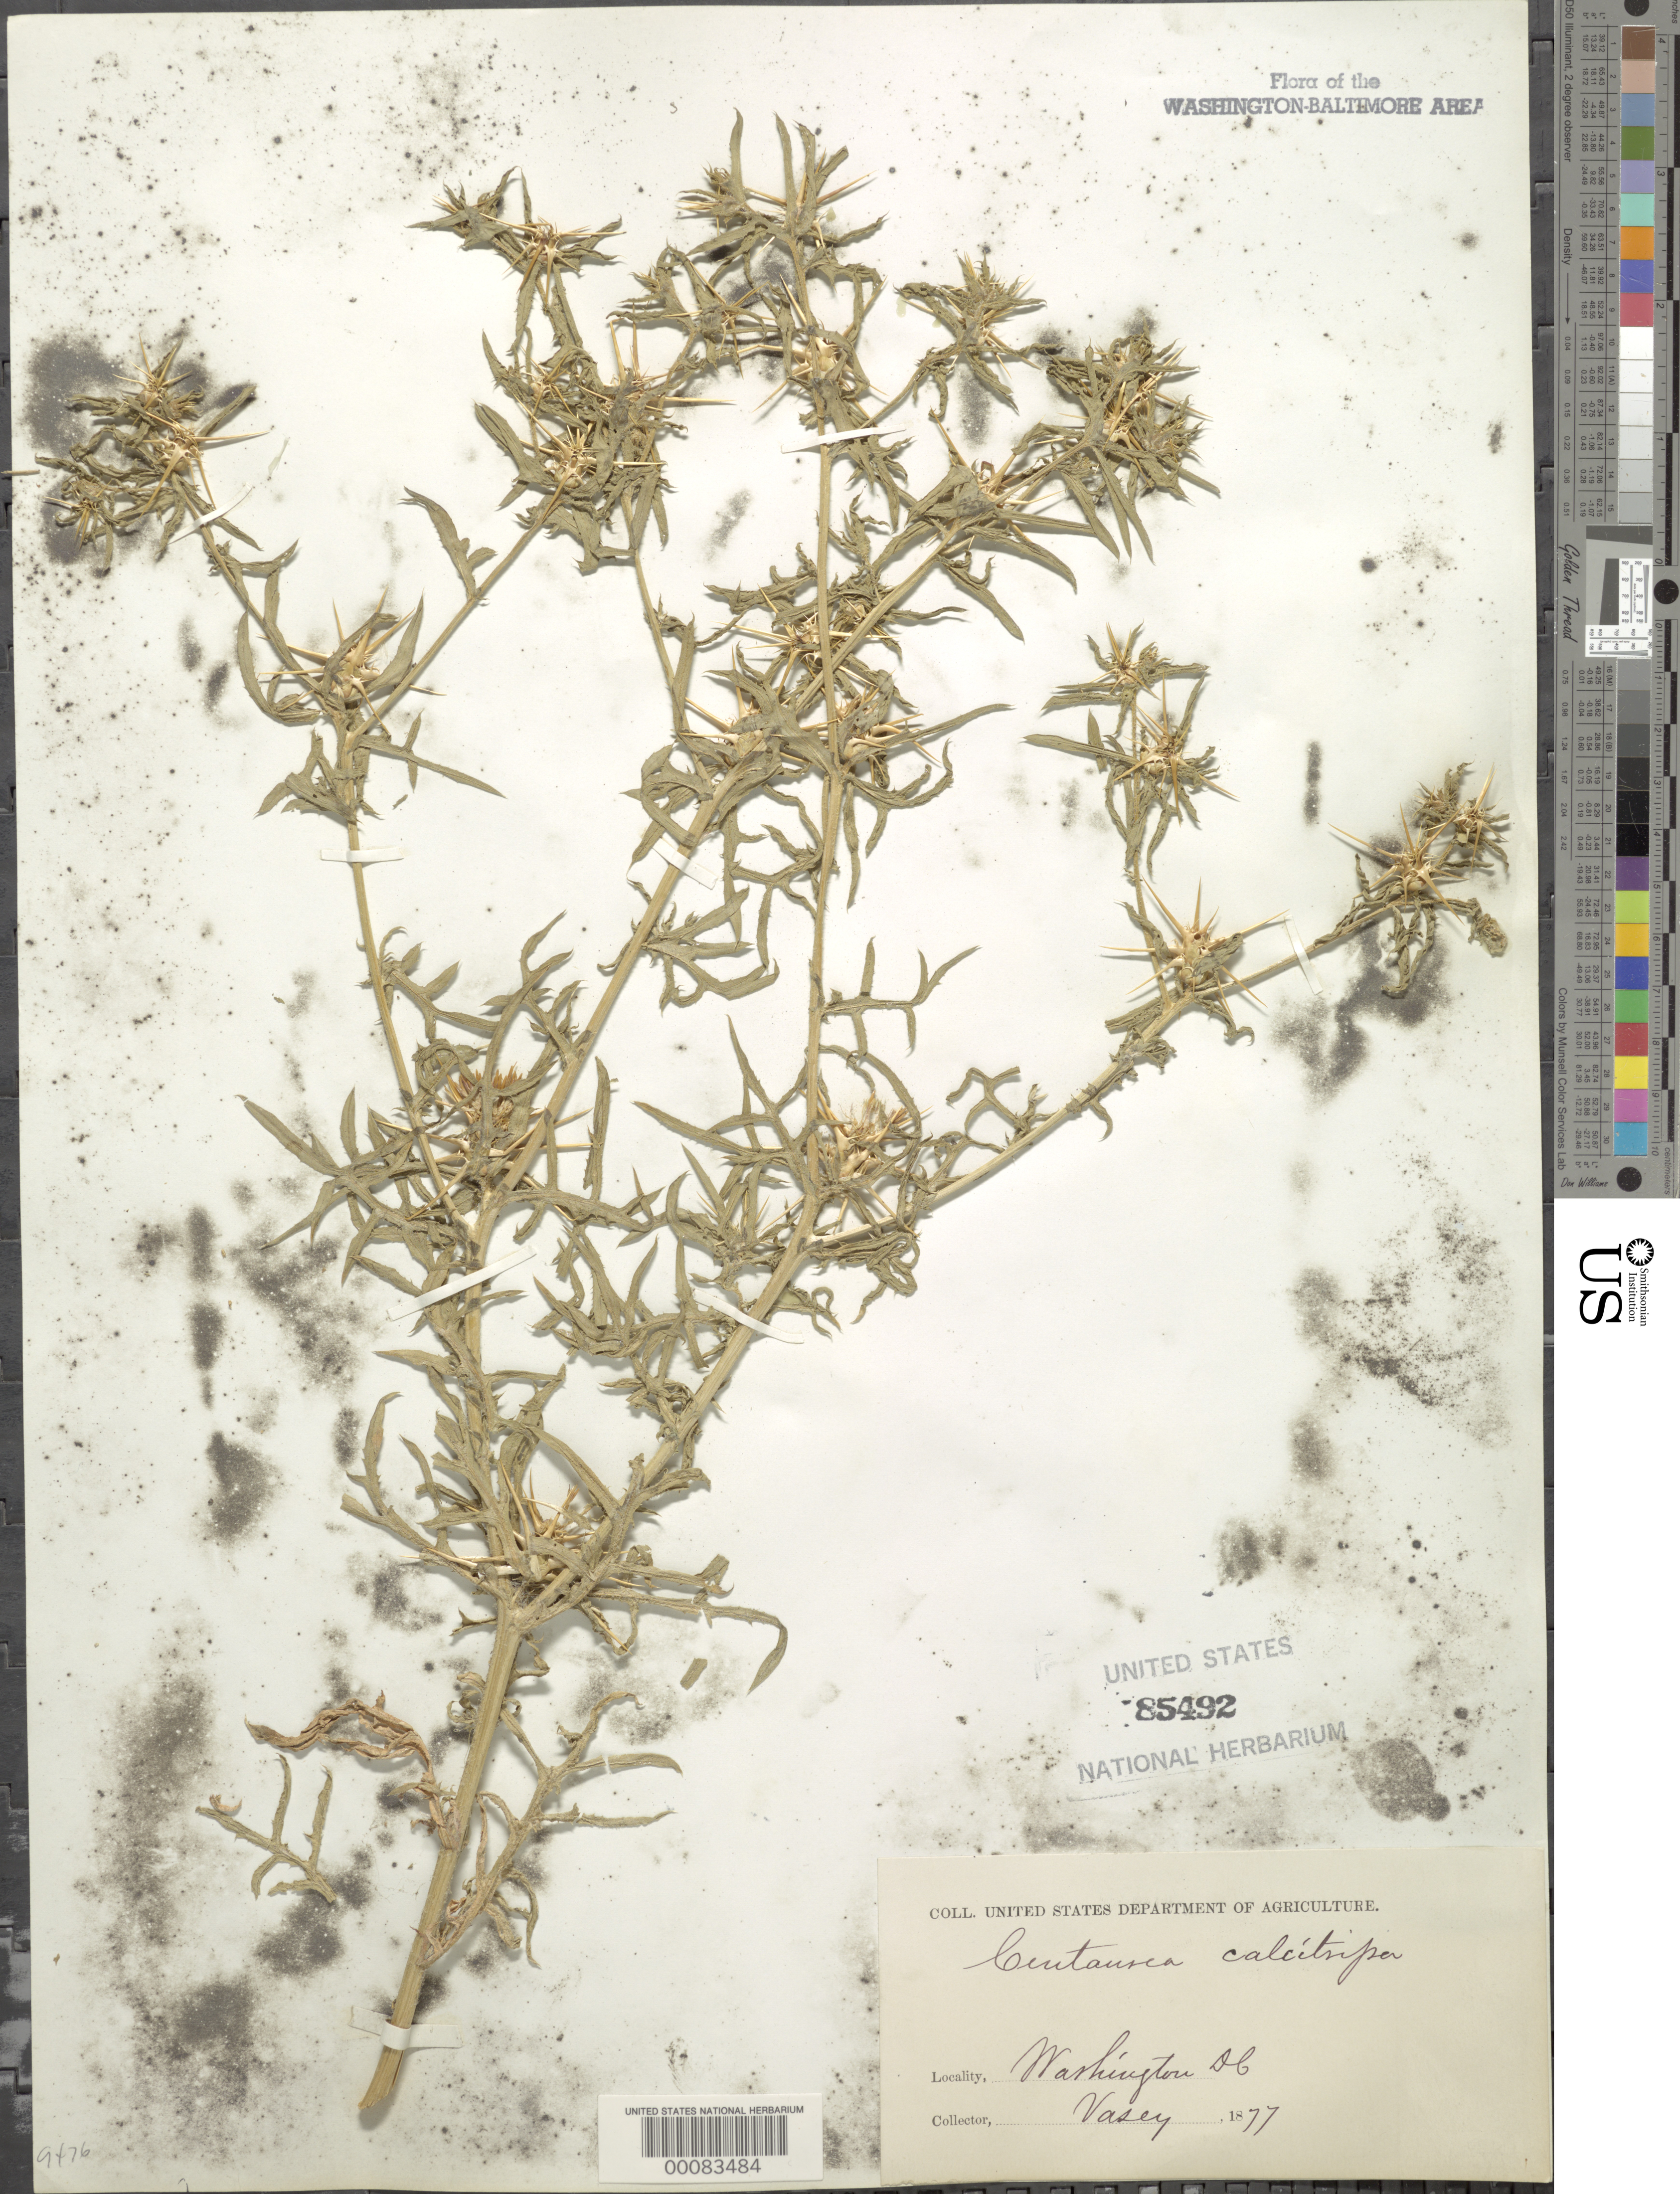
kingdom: Plantae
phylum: Tracheophyta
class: Magnoliopsida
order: Asterales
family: Asteraceae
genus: Centaurea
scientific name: Centaurea calcitrapa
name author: L.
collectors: G. Vasey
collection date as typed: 1877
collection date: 1877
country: United States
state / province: District of Columbia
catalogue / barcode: US 85492